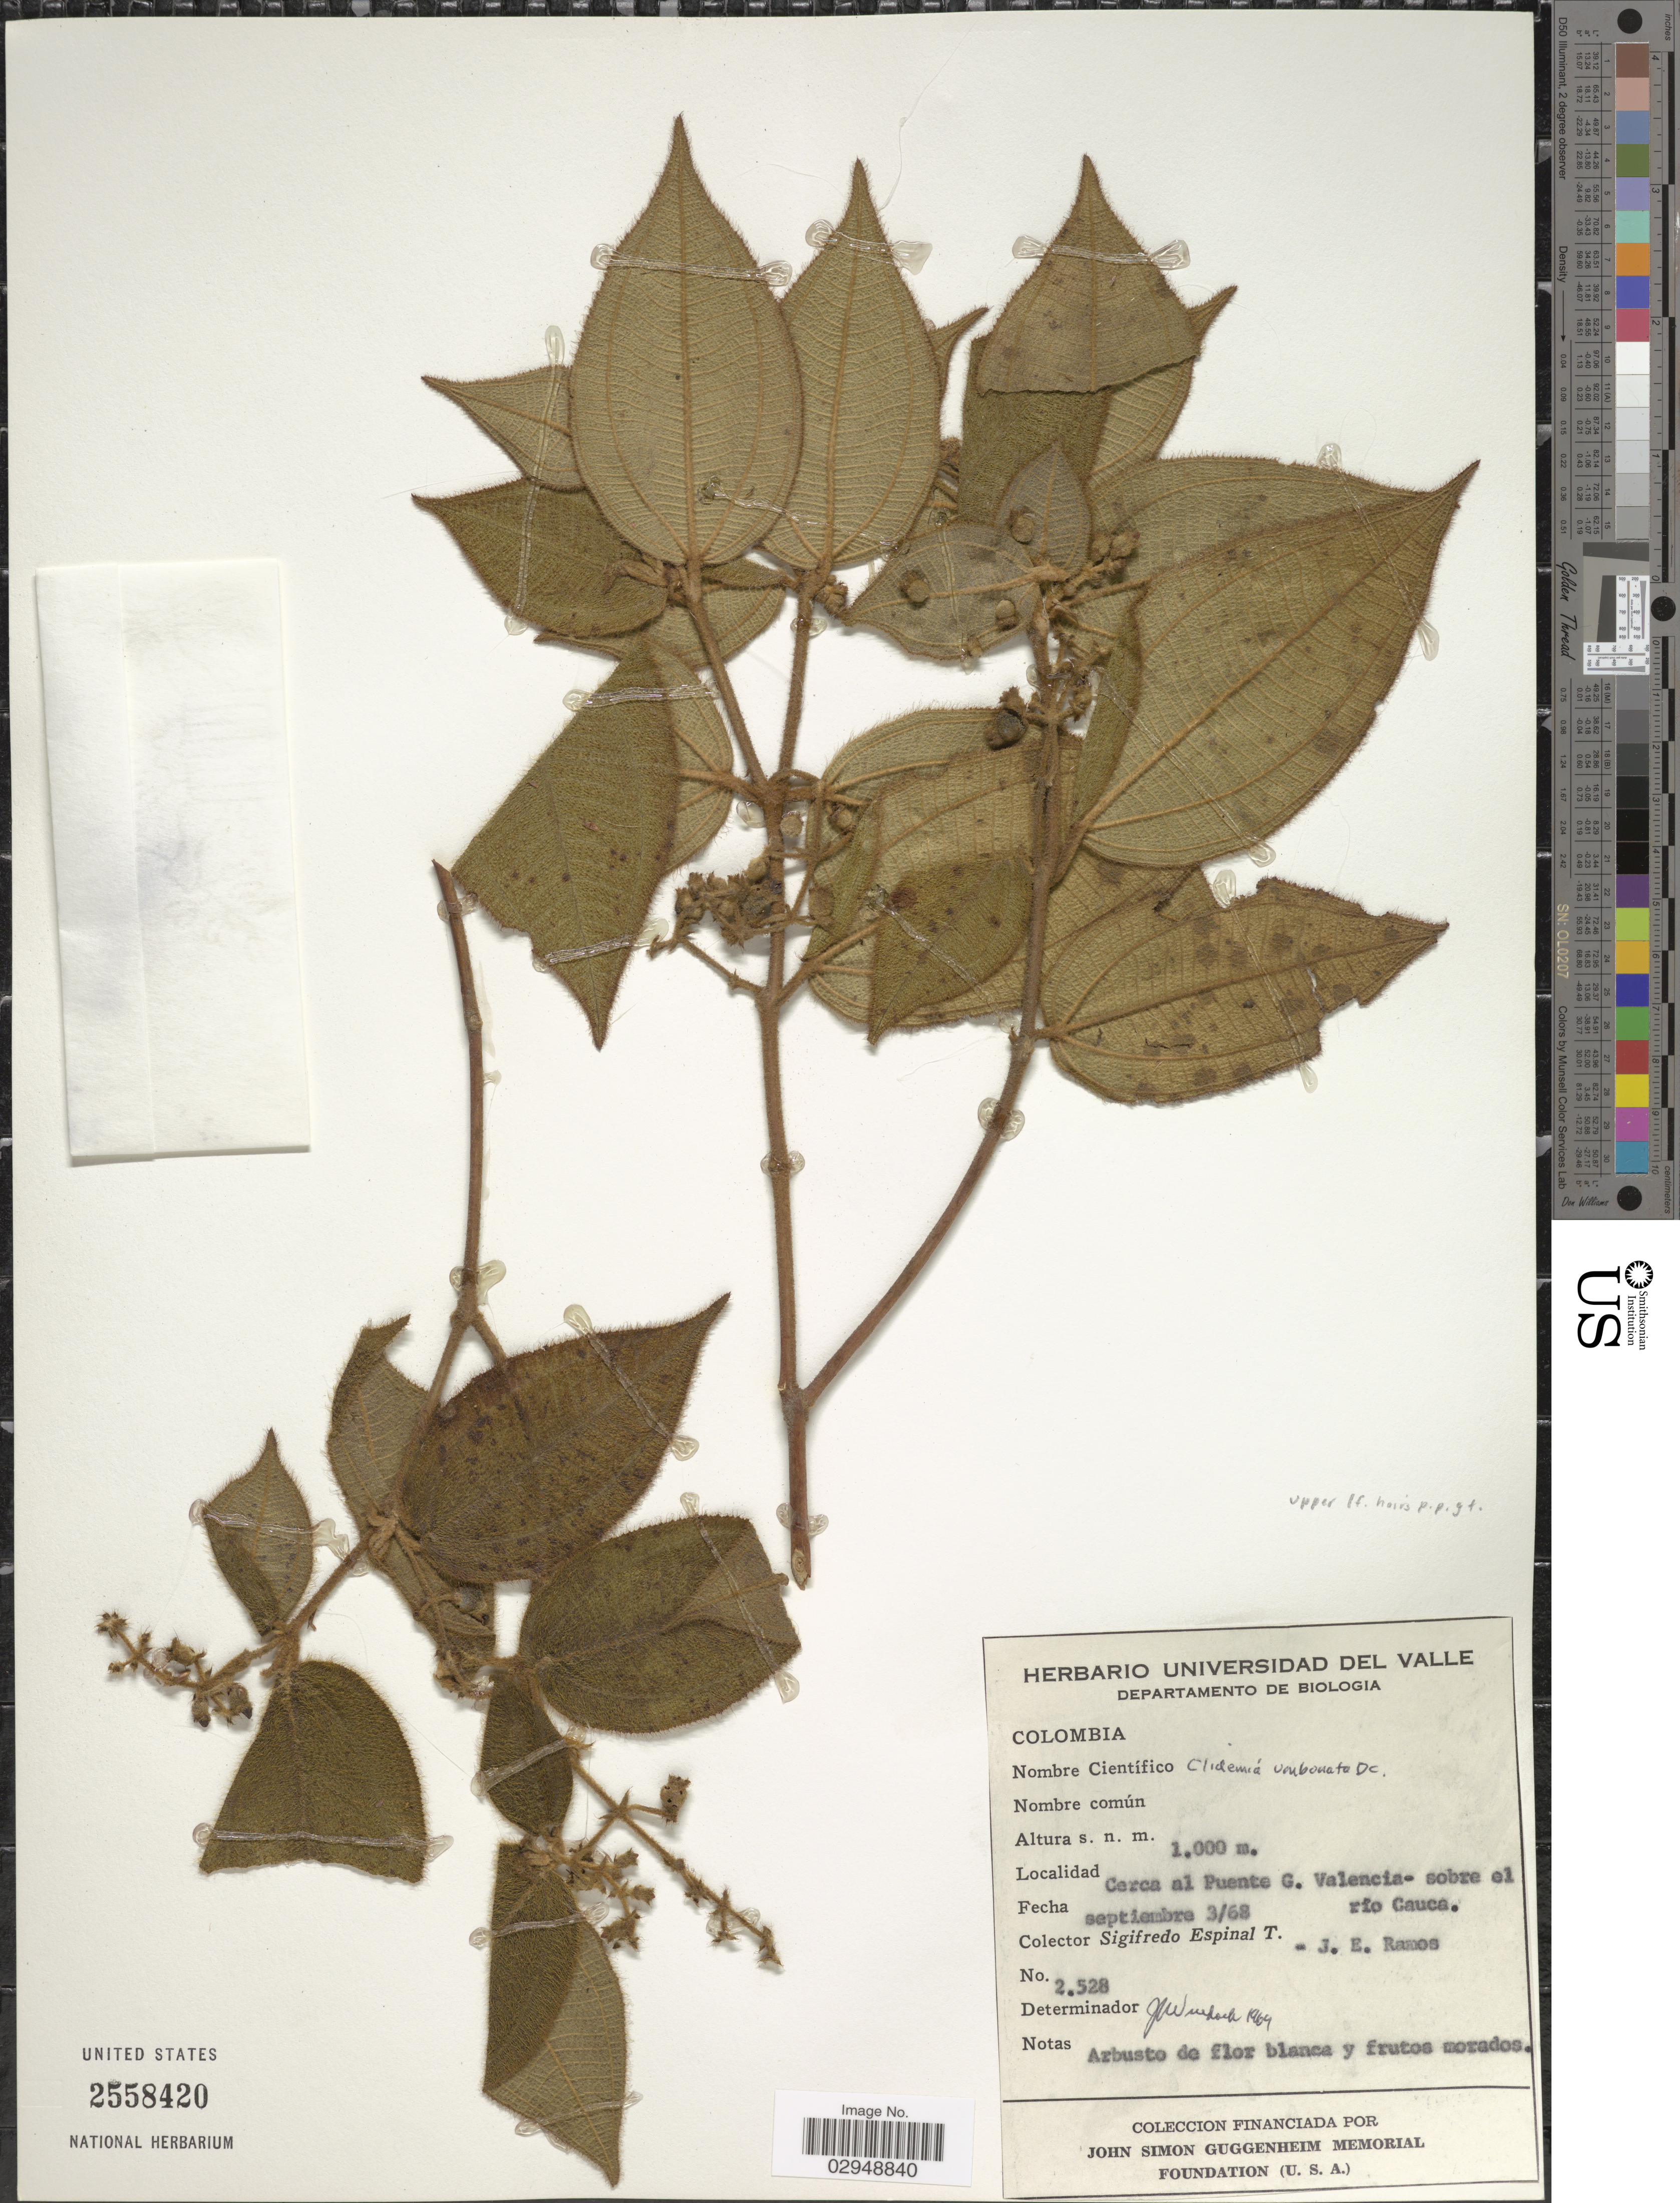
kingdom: Plantae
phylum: Tracheophyta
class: Magnoliopsida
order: Myrtales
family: Melastomataceae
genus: Clidemia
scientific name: Clidemia capitellata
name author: (Bonpl.) D. Don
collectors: S. Espinal & J. E. Ramos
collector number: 2528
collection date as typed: Transcribed d/m/y: 3/9/68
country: Colombia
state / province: Cauca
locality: Cerca al Puente G. Valencia - sobre el río Cauca.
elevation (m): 1000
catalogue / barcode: US 2558420